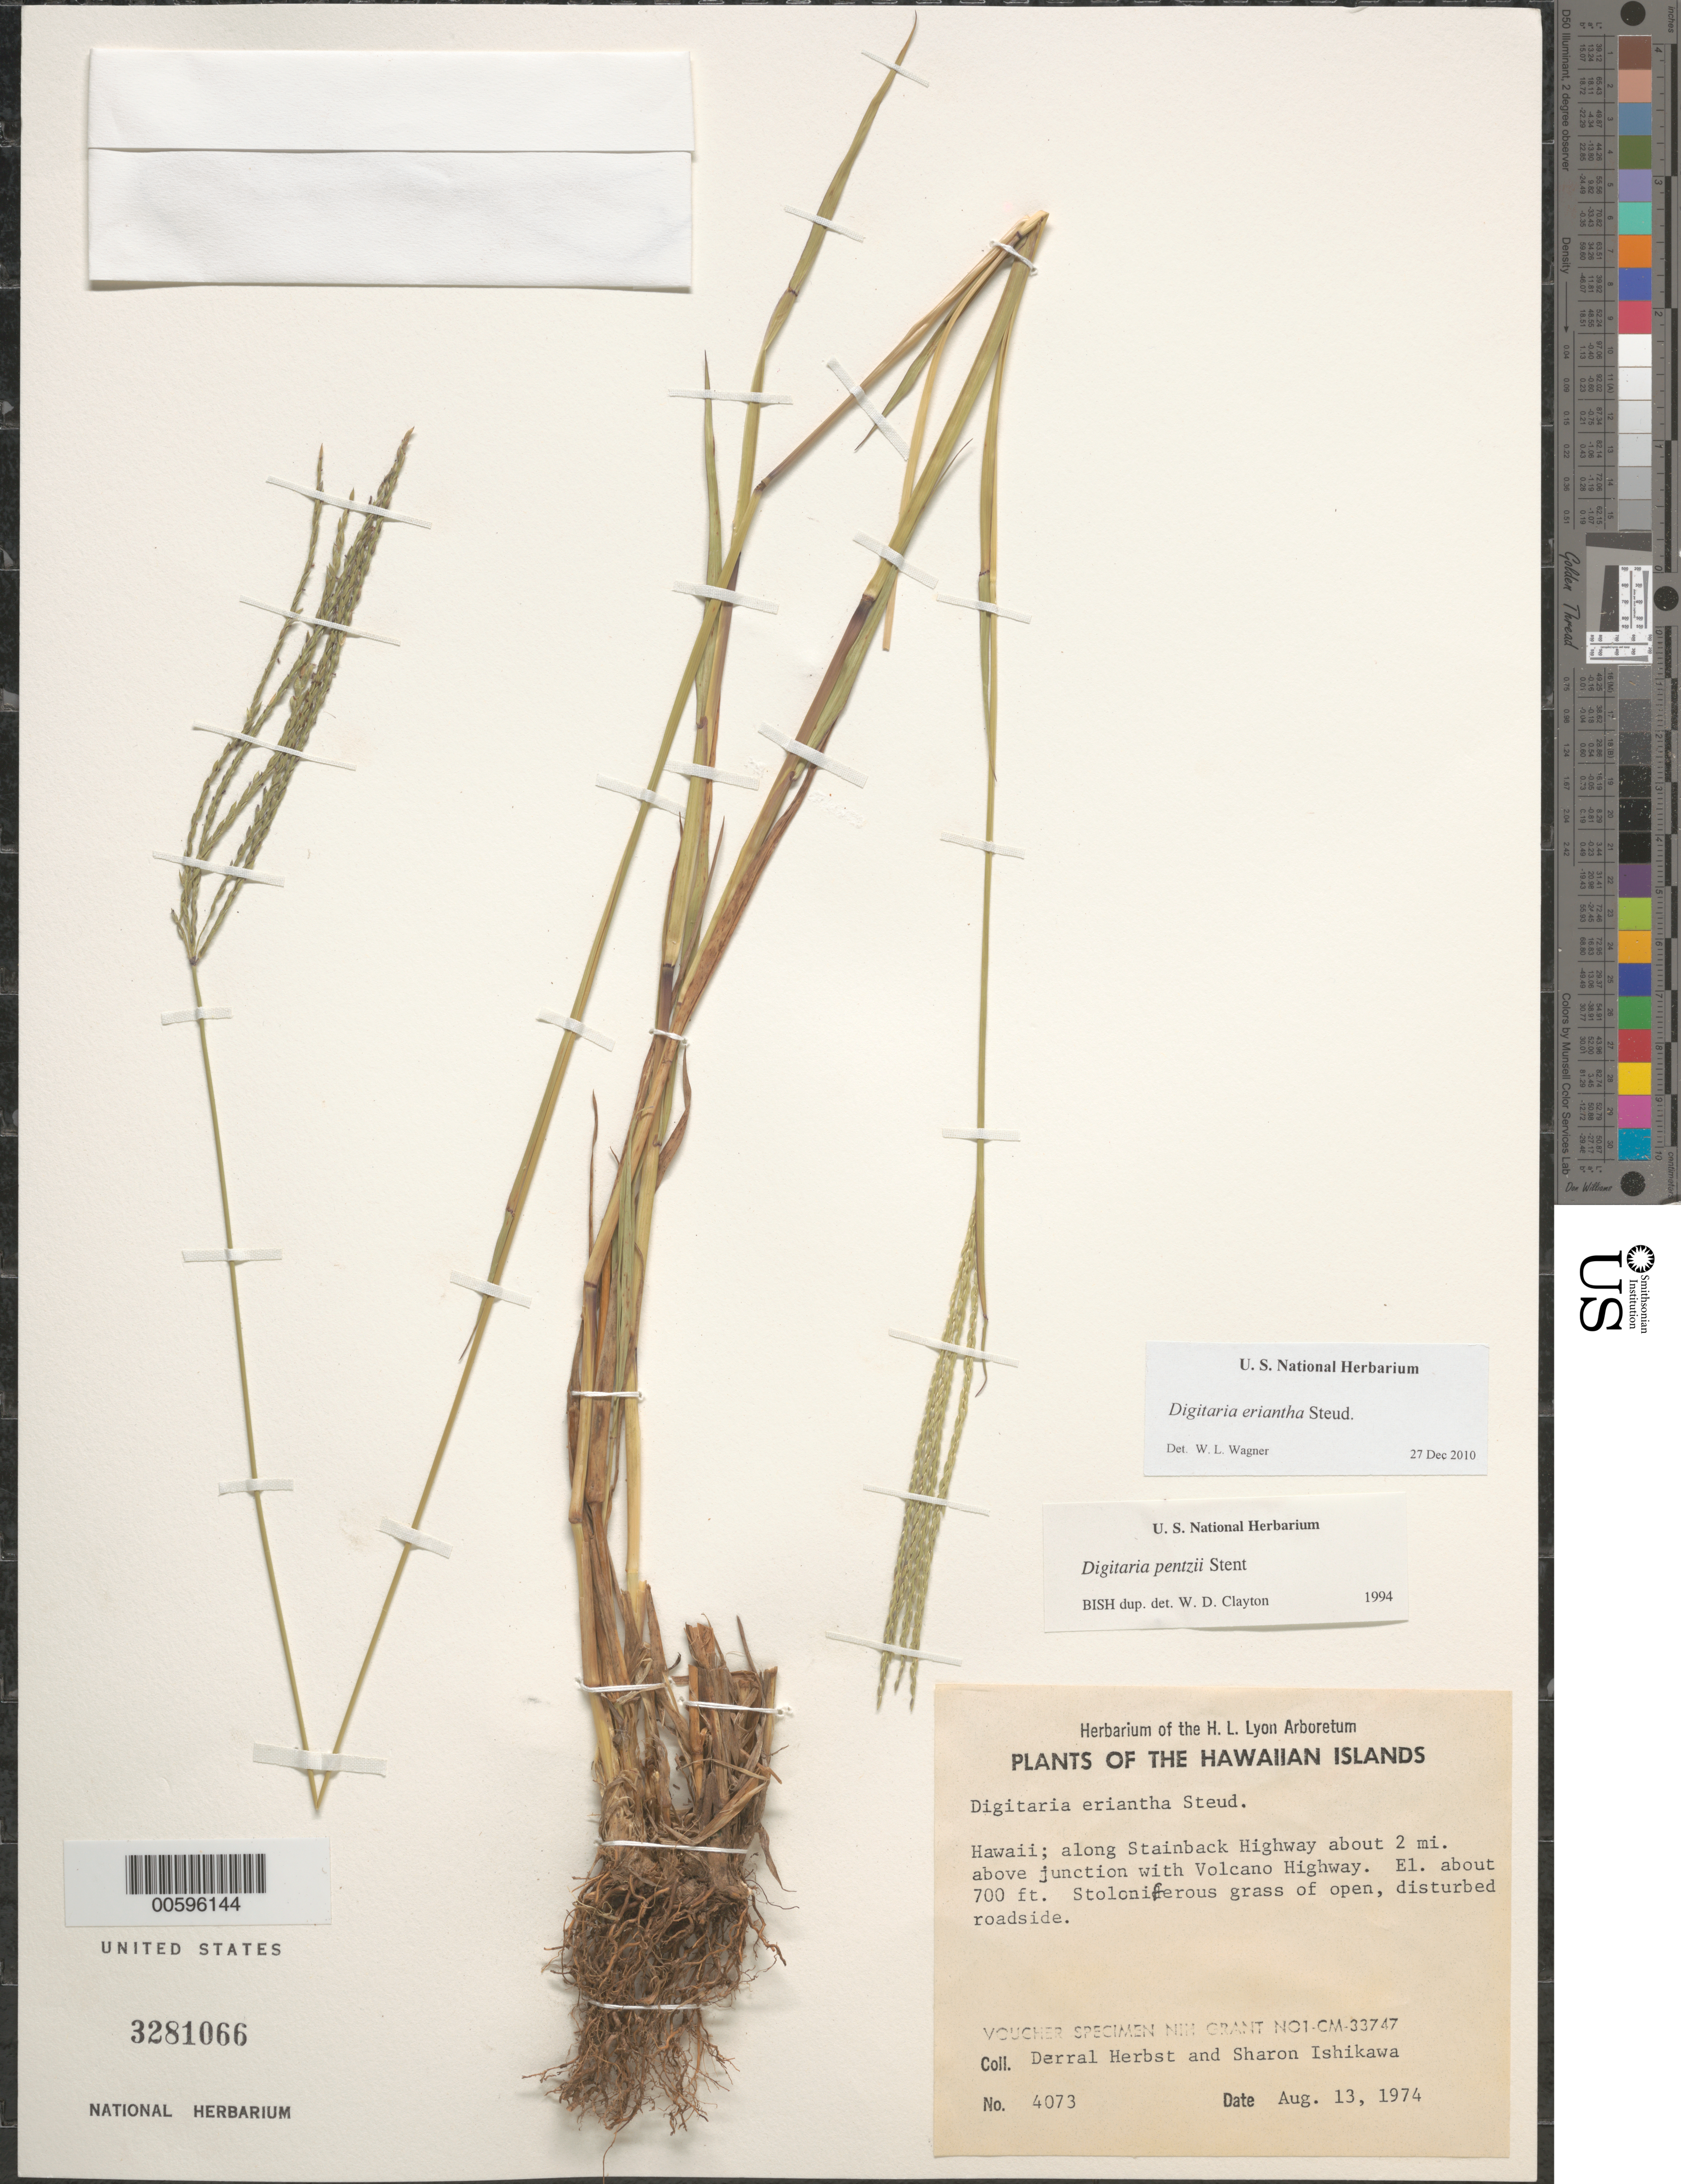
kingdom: Plantae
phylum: Tracheophyta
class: Liliopsida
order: Poales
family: Poaceae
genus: Digitaria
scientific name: Digitaria eriantha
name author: Steud.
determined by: Wagner, W. L., (BOT), Smithsonian Institution - National Museum of Natural History (UNITED STATES)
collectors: D. R. Herbst & S. Ishikawa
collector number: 4073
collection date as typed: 13 Aug 1974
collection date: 1974-08-13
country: United States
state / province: Hawaii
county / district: Hawaii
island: Hawaii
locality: Along Stainback Hwy ca 2 mi above jct with Volcano Hwy.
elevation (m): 213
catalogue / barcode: US 3281066